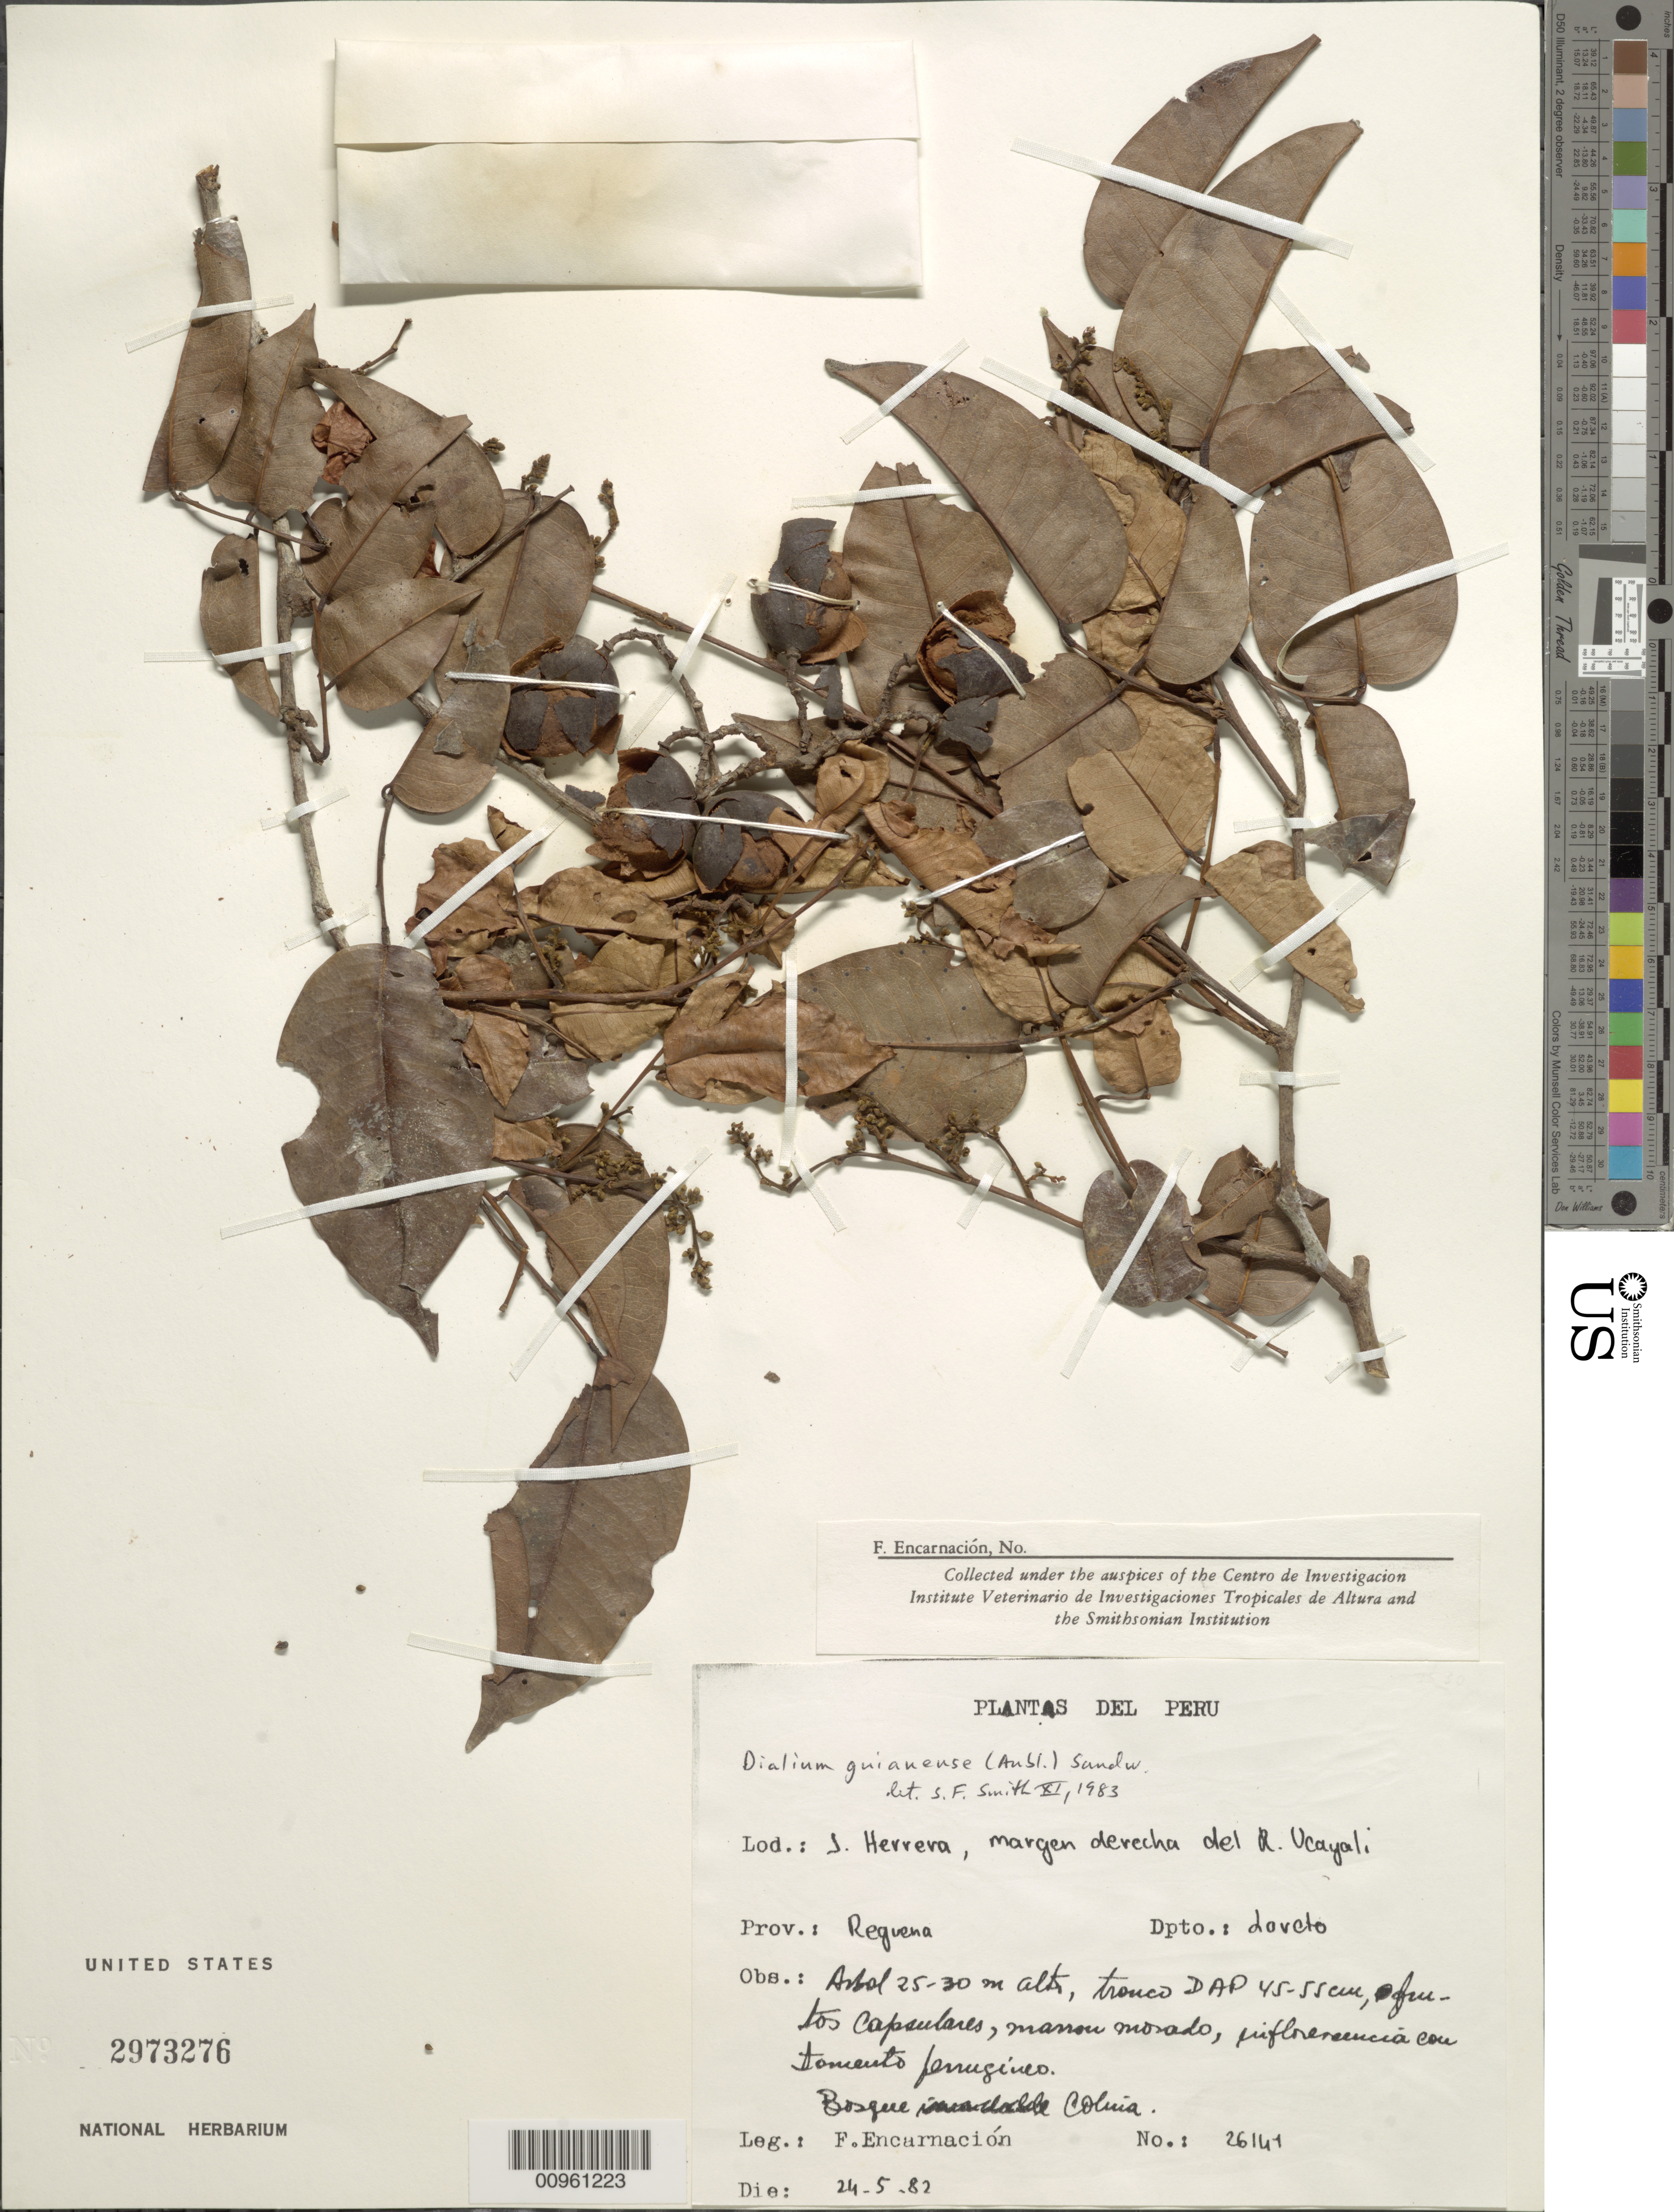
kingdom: Plantae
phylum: Tracheophyta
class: Magnoliopsida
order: Fabales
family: Fabaceae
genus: Dialium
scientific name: Dialium guianense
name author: (Aubl.) Sandwith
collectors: F. Encarnación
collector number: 26141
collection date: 1982-05-24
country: Peru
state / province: Loreto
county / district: Requena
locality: Margen derecha del R. Ucayali, J. Herrera, Depto. doveto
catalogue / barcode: US 2973276